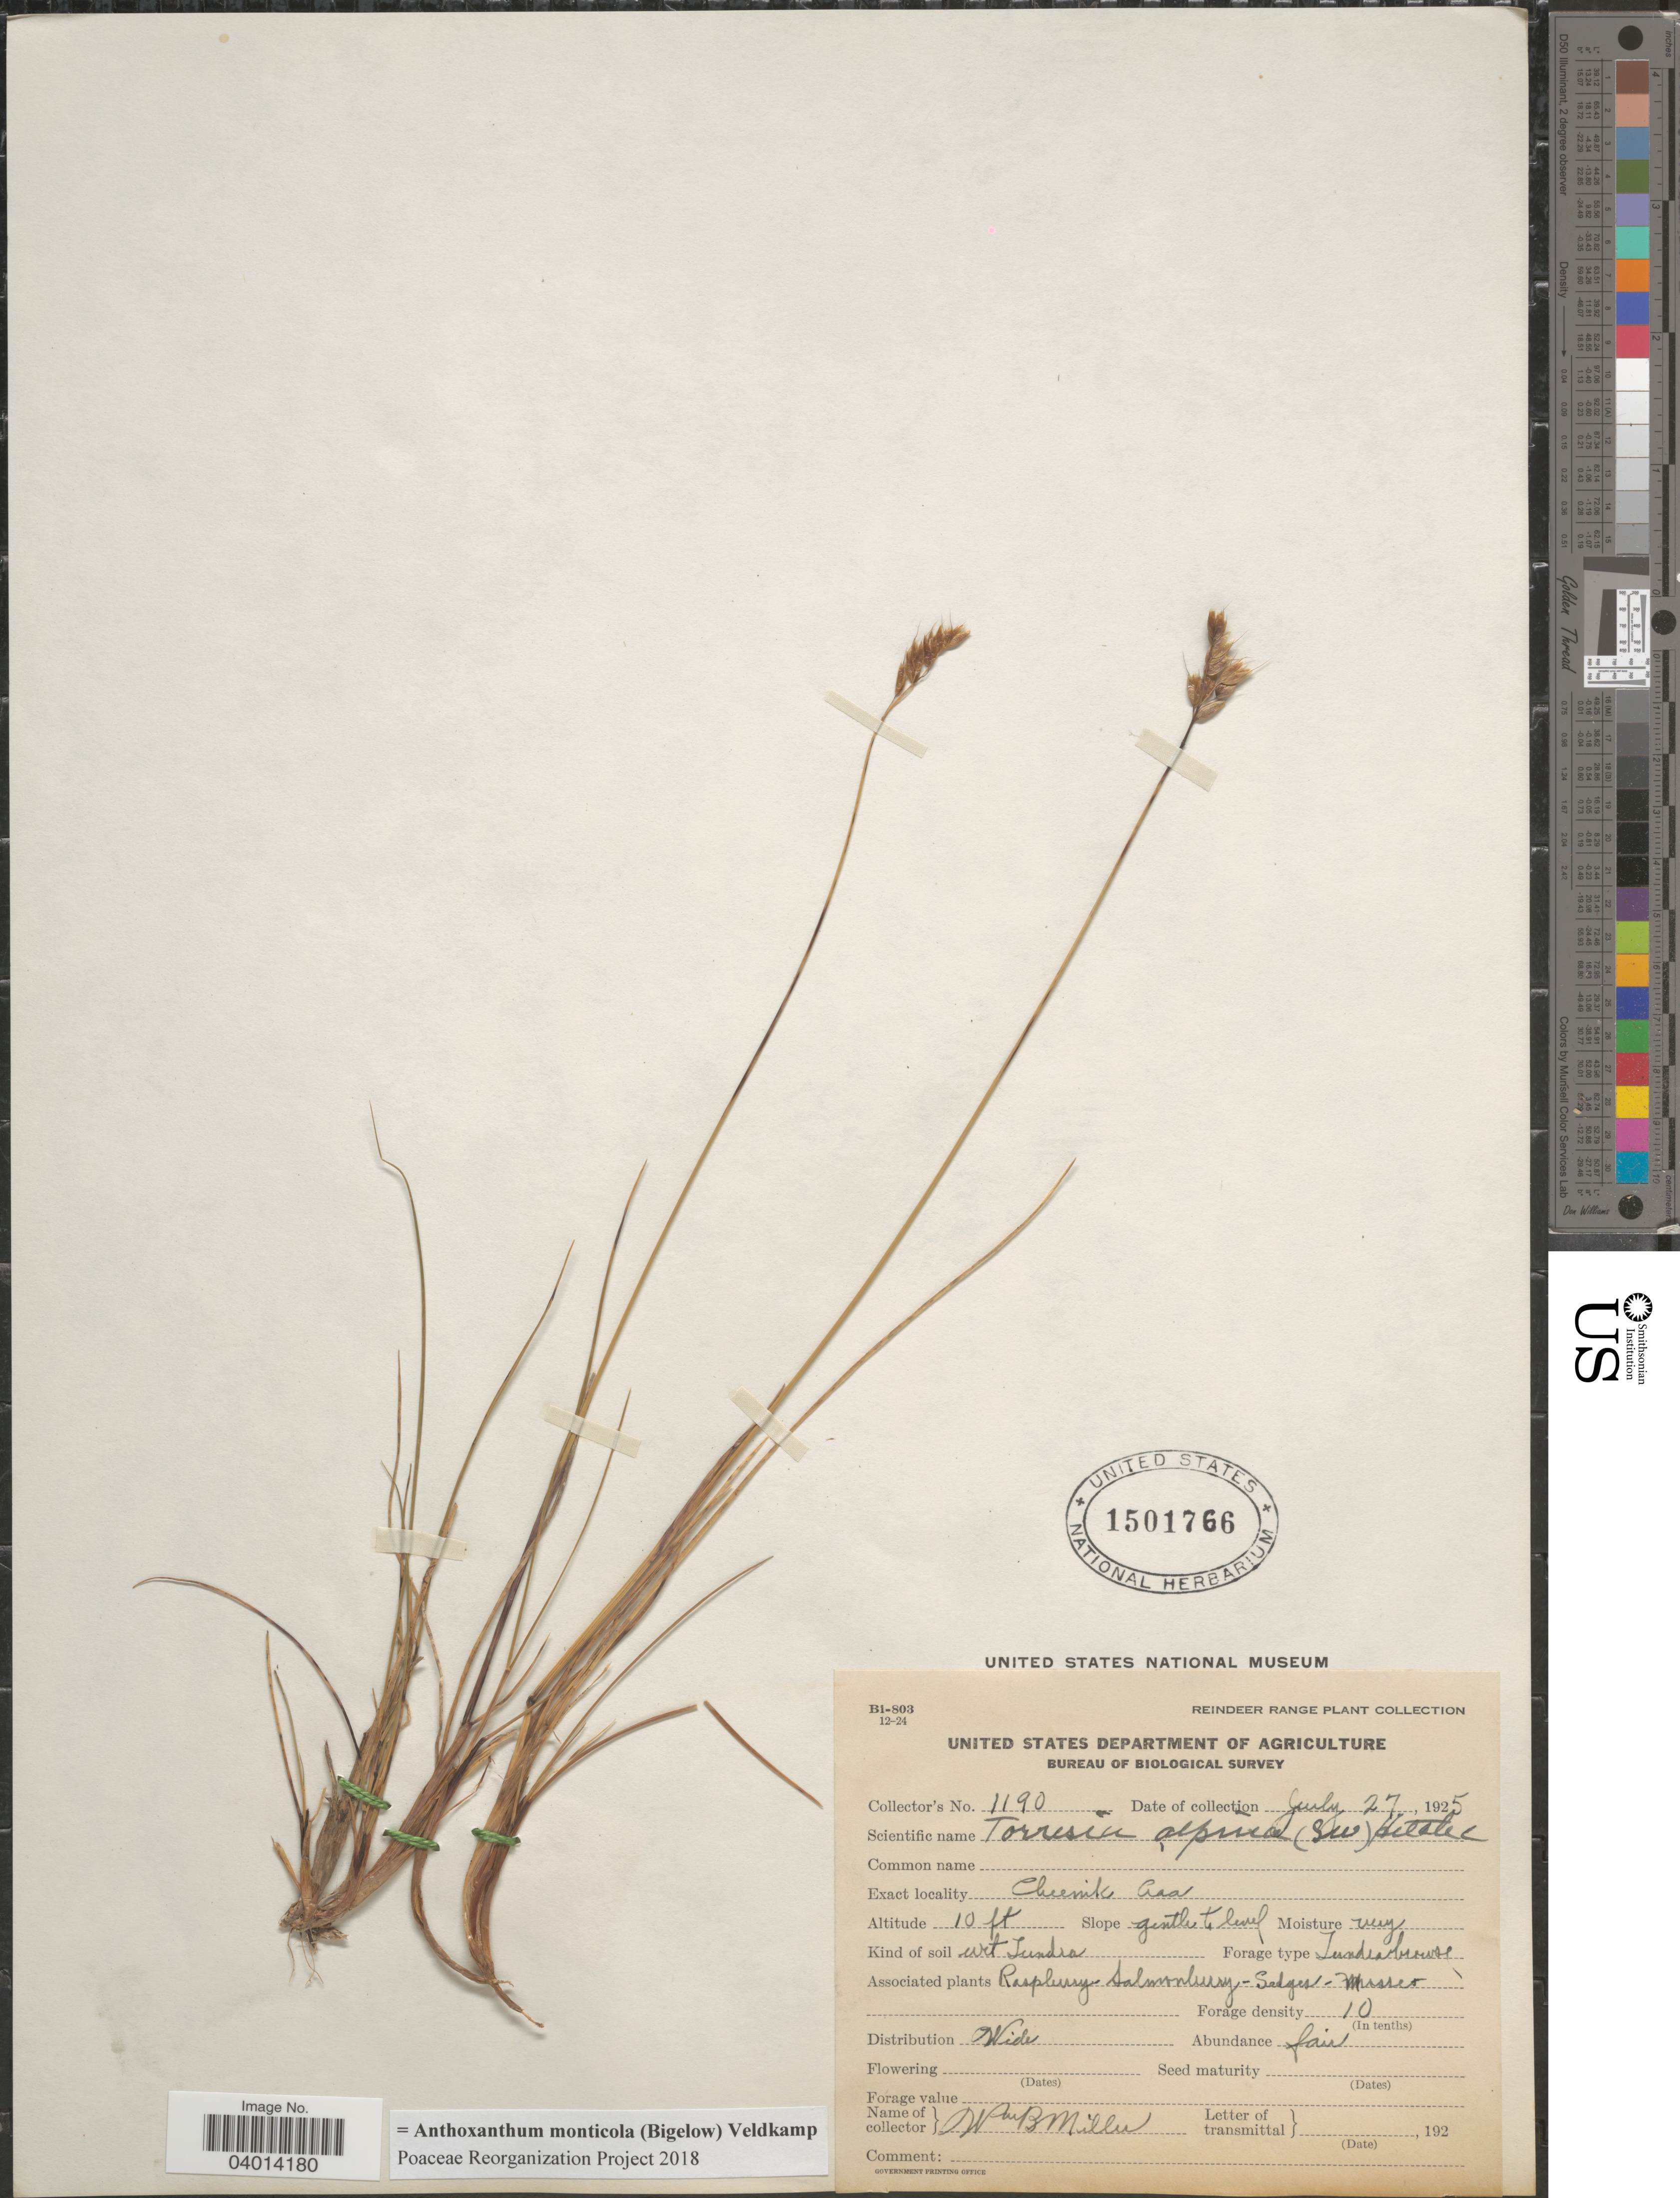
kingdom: Plantae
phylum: Tracheophyta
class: Liliopsida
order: Poales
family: Poaceae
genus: Anthoxanthum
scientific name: Anthoxanthum monticola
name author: (Bigelow) Veldkamp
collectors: W. Miller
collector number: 1190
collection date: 1925-07-27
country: United States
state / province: Alaska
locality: Cheenik Ala.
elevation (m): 3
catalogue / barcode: US 1501766